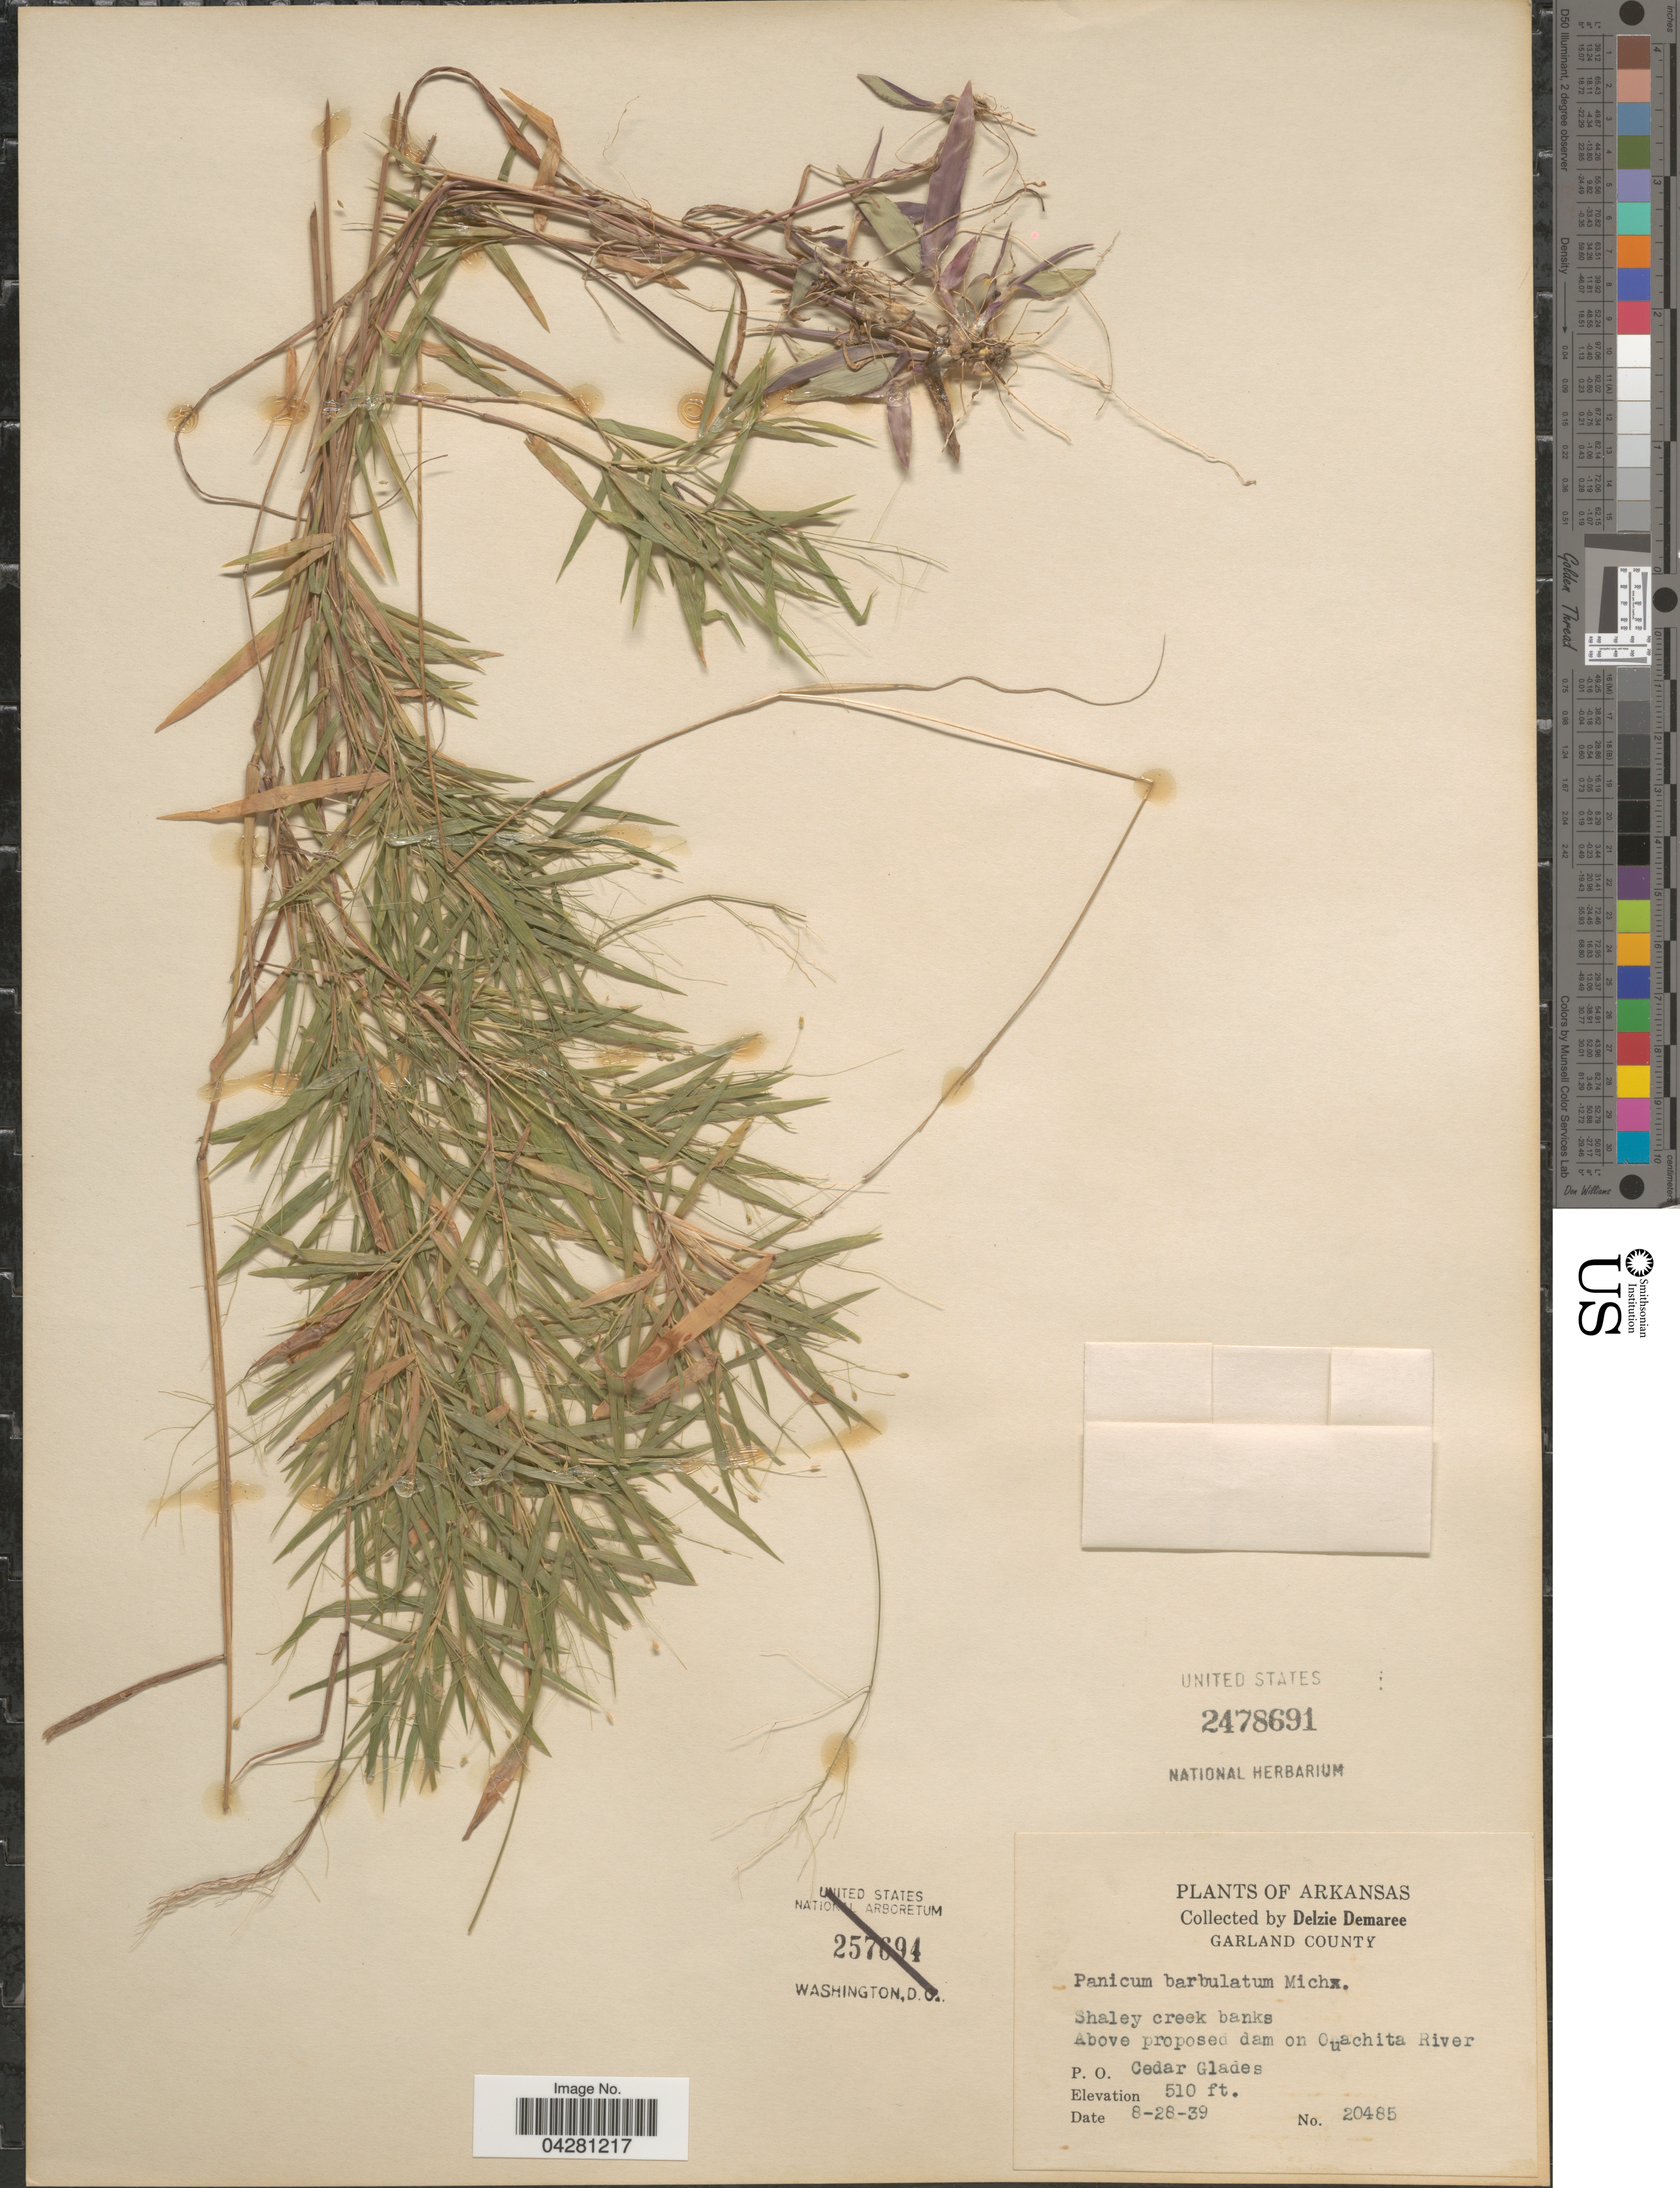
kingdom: Plantae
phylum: Tracheophyta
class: Liliopsida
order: Poales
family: Poaceae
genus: Dichanthelium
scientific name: Dichanthelium dichotomum var. dichotomum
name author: (L.) Gould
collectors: D. Demaree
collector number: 20485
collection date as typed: Transcribed d/m/y: 28/8/39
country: United States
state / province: Arkansas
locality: Garland County. Shaley creek banks. Above proposed dam on Ouachita River. P.O. Cedar Glades.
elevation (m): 155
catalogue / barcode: US 2478691